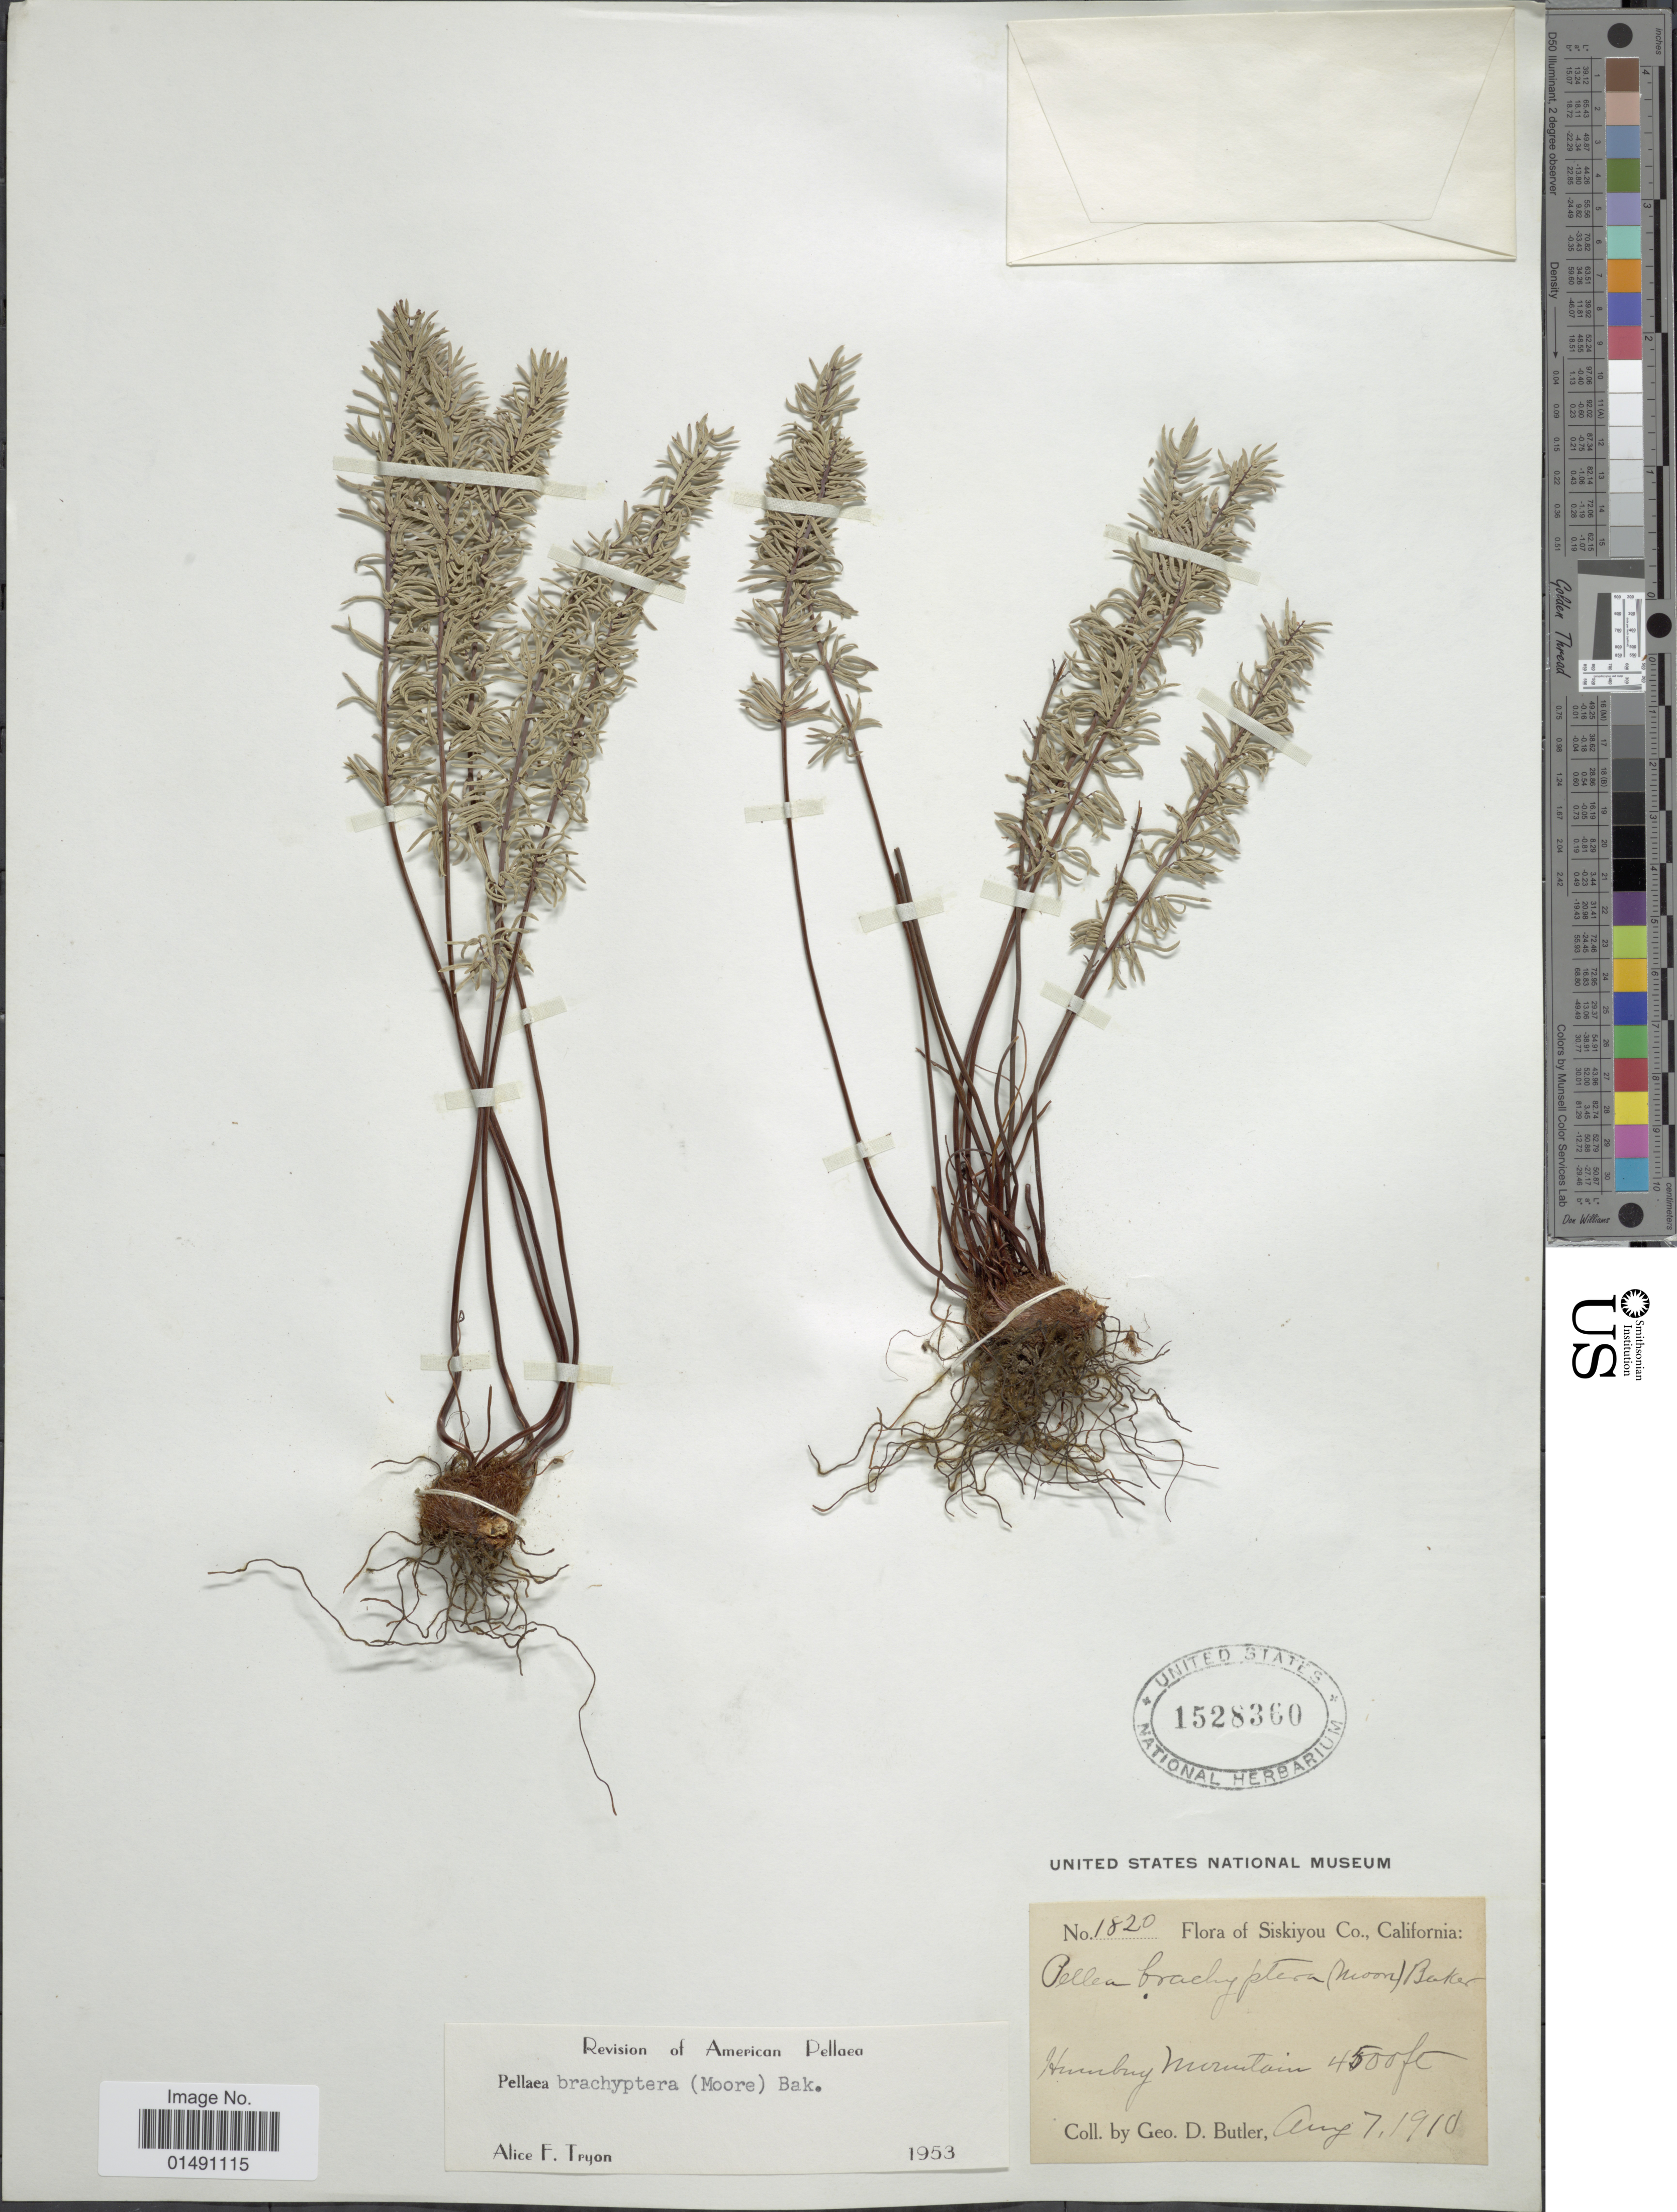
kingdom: Plantae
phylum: Tracheophyta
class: Polypodiopsida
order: Polypodiales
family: Pteridaceae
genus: Pellaea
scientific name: Pellaea brachyptera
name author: (T. Moore) Baker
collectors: G. D. Butler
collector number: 1820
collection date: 1910-08-07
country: United States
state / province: California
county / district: Siskiyou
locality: Siskiyou Co., Humbug Mountain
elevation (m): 1372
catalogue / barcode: US 1528360